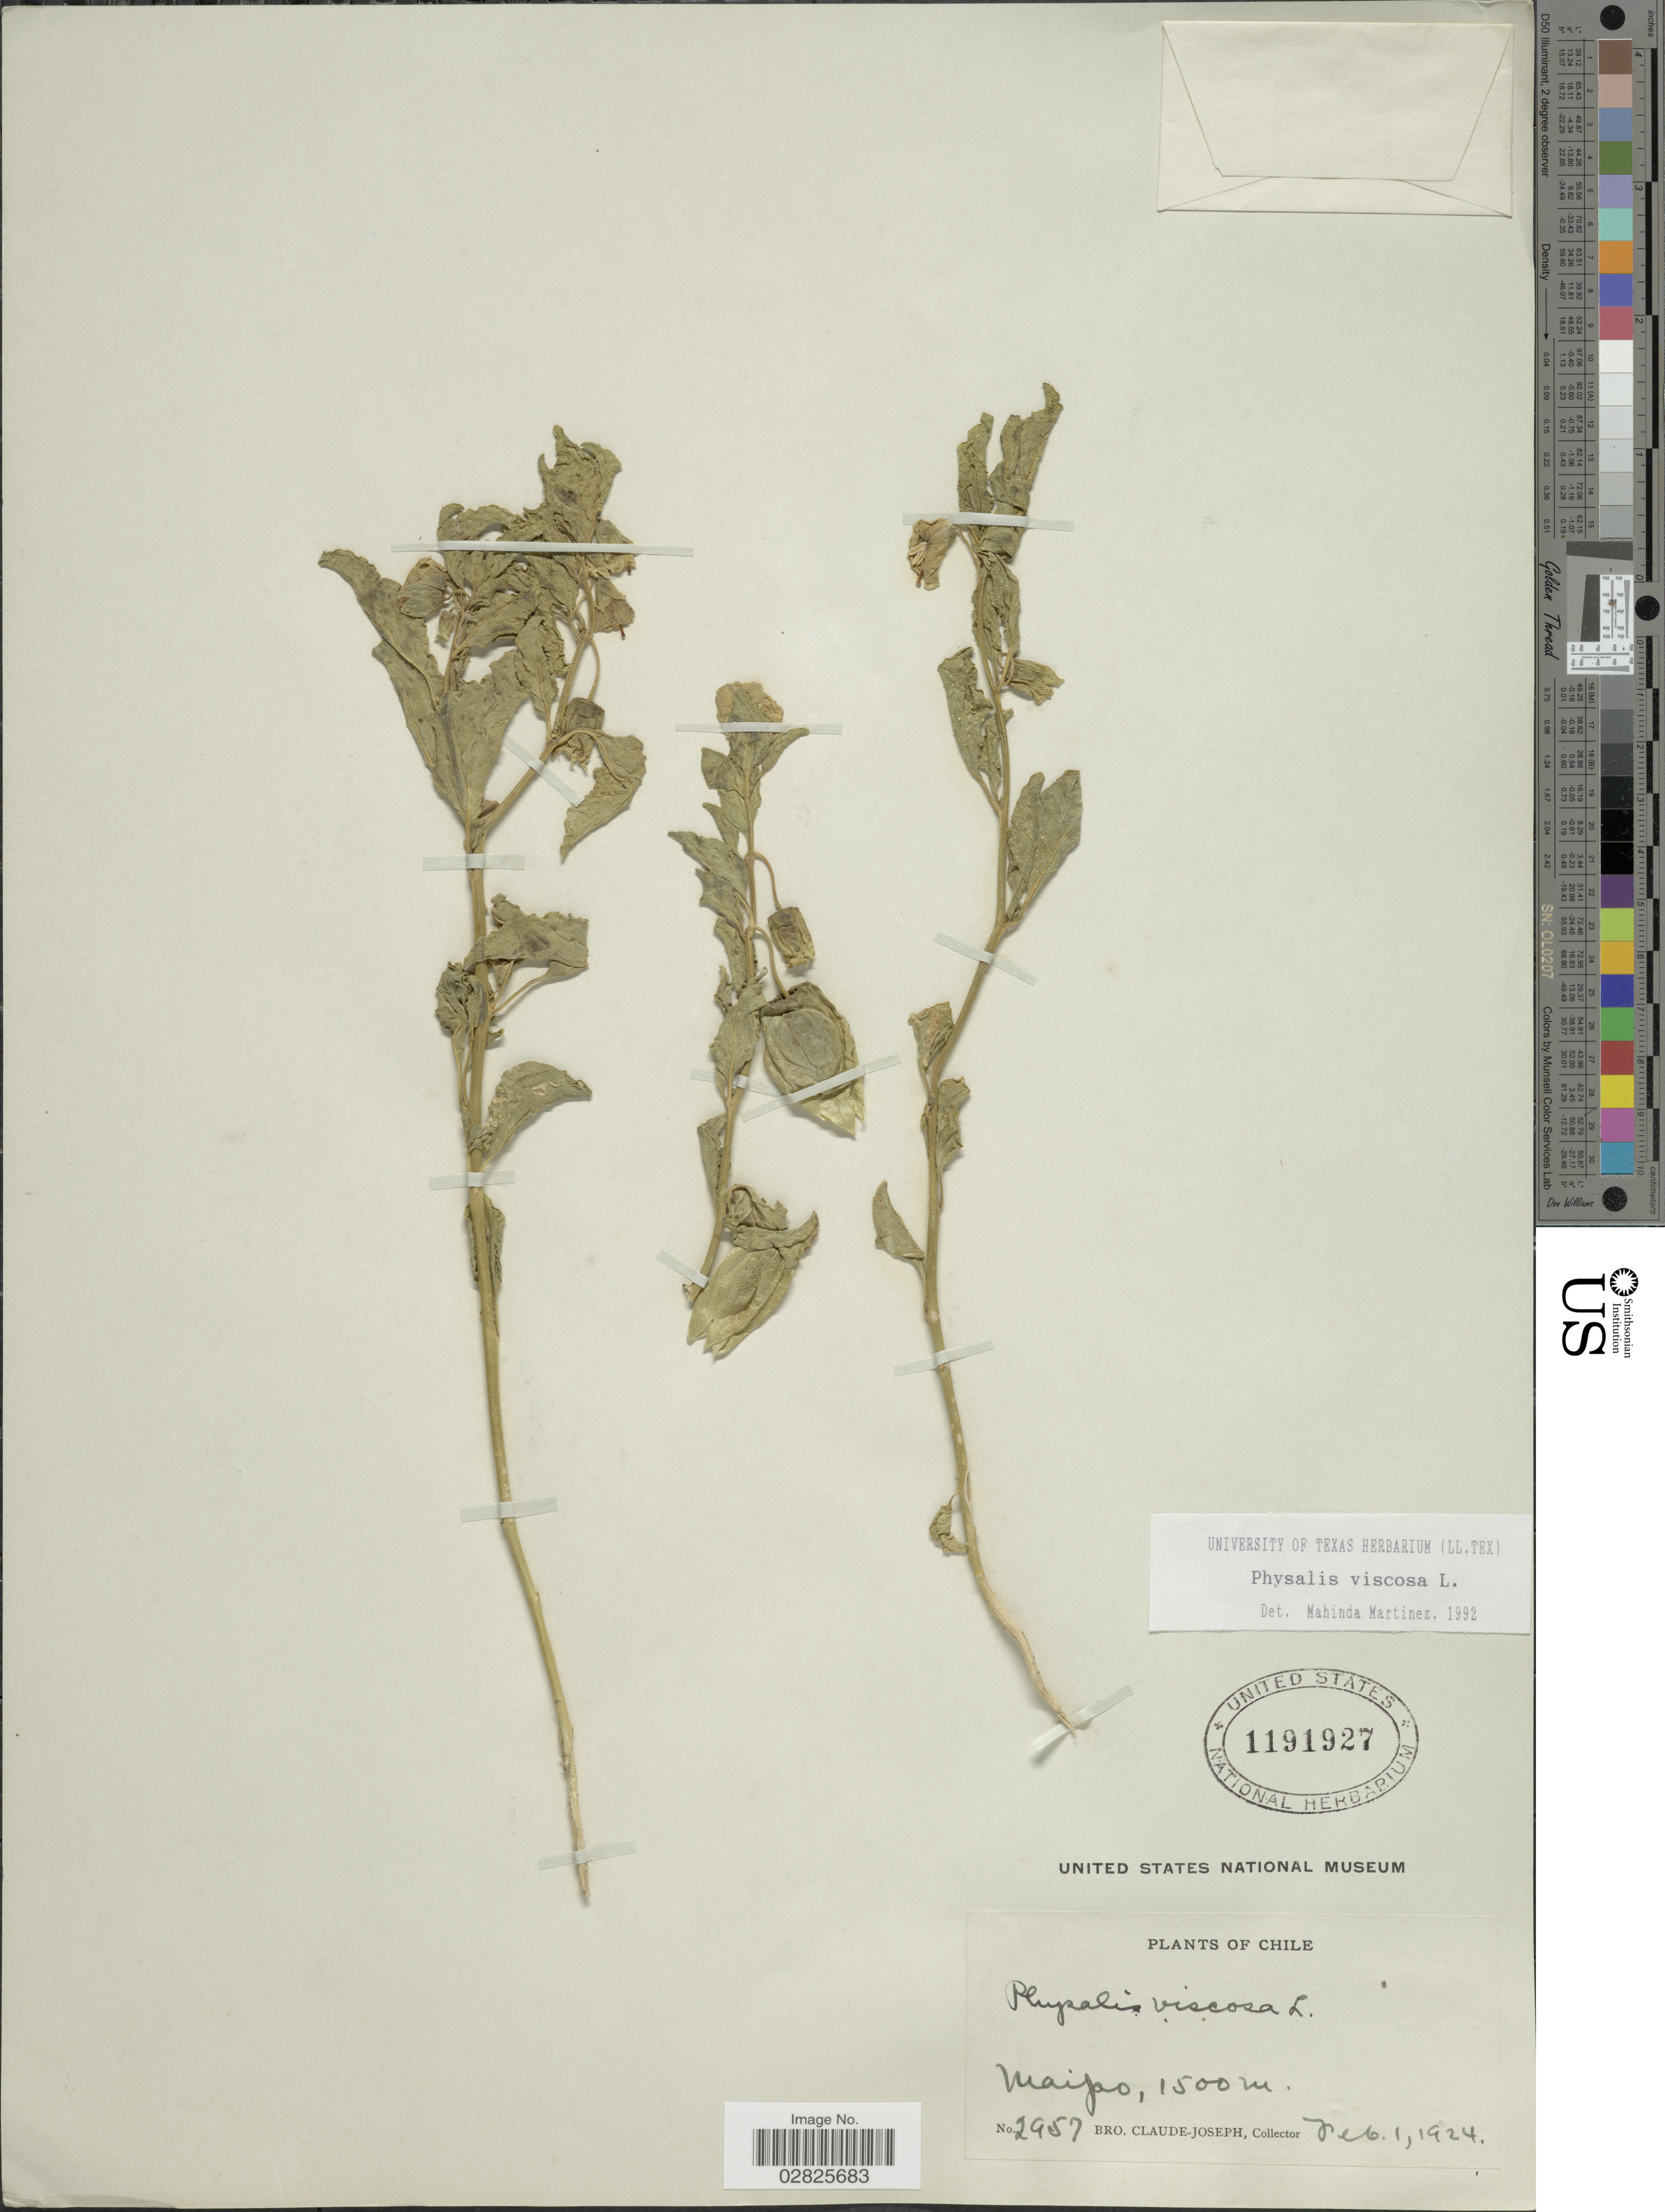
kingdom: Plantae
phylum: Tracheophyta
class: Magnoliopsida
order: Solanales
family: Solanaceae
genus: Physalis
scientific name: Physalis viscosa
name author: L.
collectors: Bro. Claude-Joseph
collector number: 2957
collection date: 1924-02-01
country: Chile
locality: Maipo.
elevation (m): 1500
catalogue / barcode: US 1191927